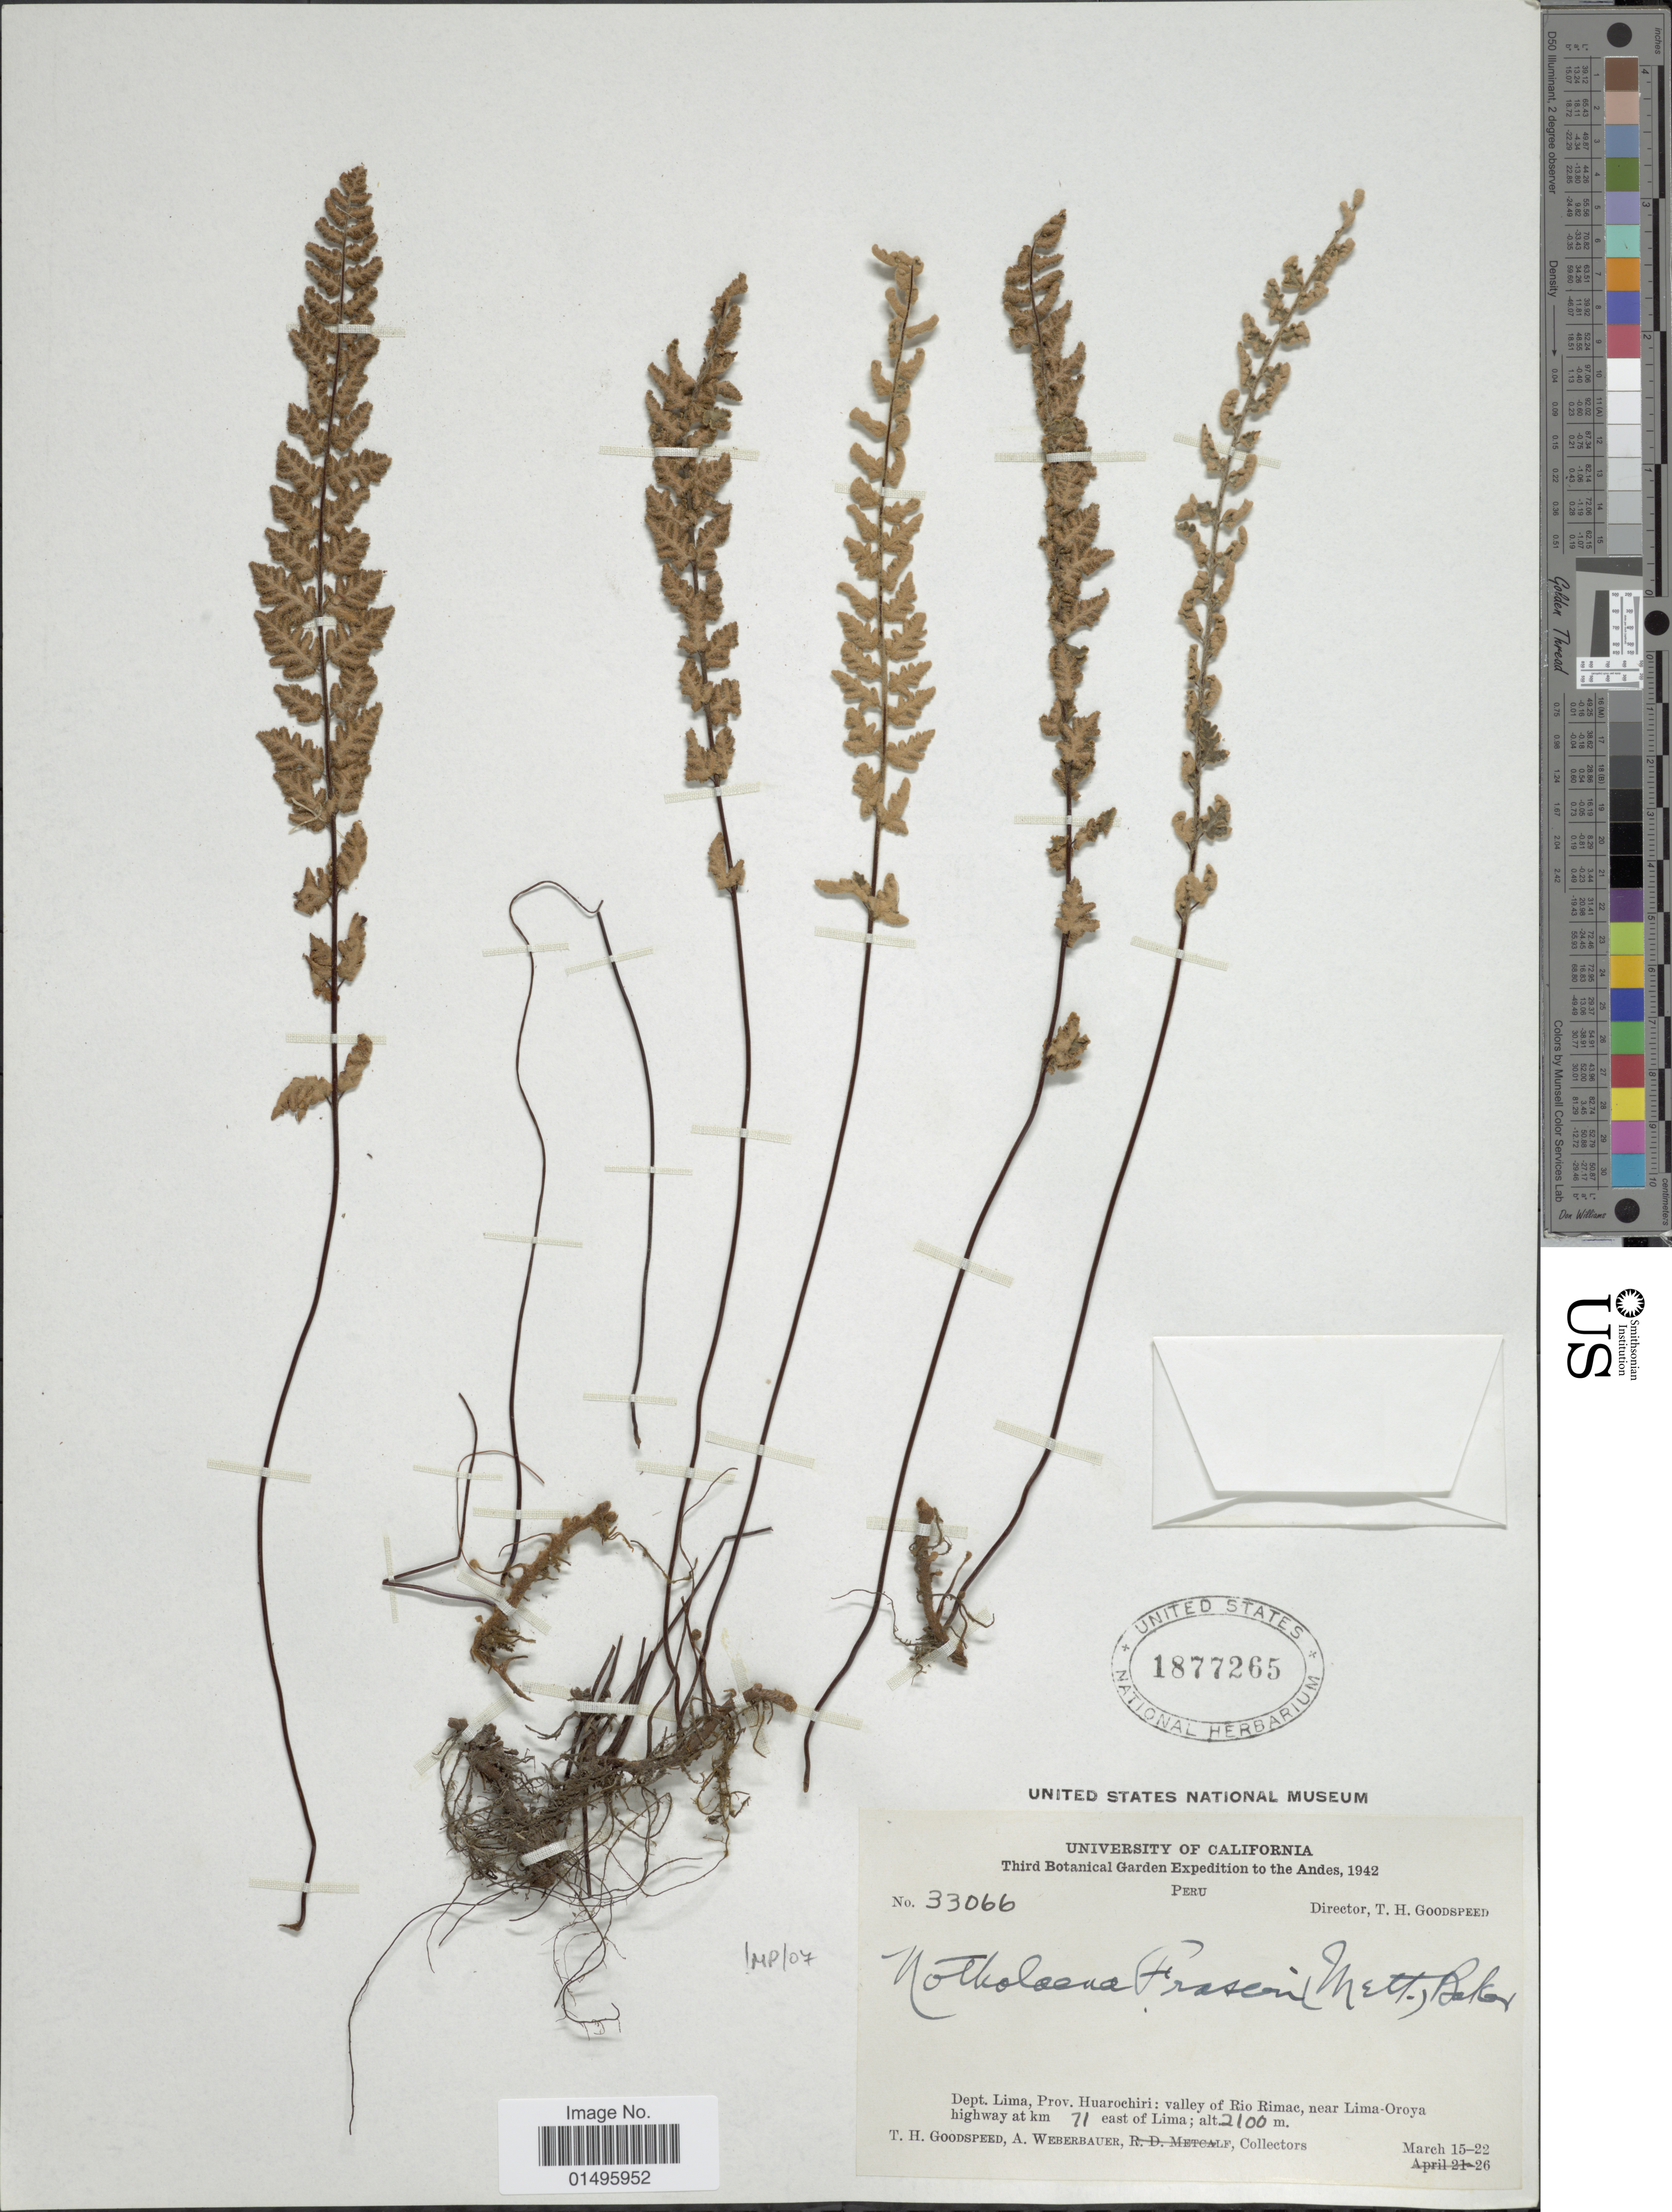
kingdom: Plantae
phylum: Tracheophyta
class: Polypodiopsida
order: Polypodiales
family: Pteridaceae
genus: Notholaena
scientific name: Notholaena fraseri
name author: (Mett.) Baker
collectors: T. Goodspeed & A. Weberbauer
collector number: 33066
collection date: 1942-03-15/1942-03-22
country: Peru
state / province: Lima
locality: Peru, Dept. Lima, Prov. Huarochiri: valley of Rio Rimae, near Lima-Oroya highway at km 71 east of Lima.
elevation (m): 2100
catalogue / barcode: US 1877265